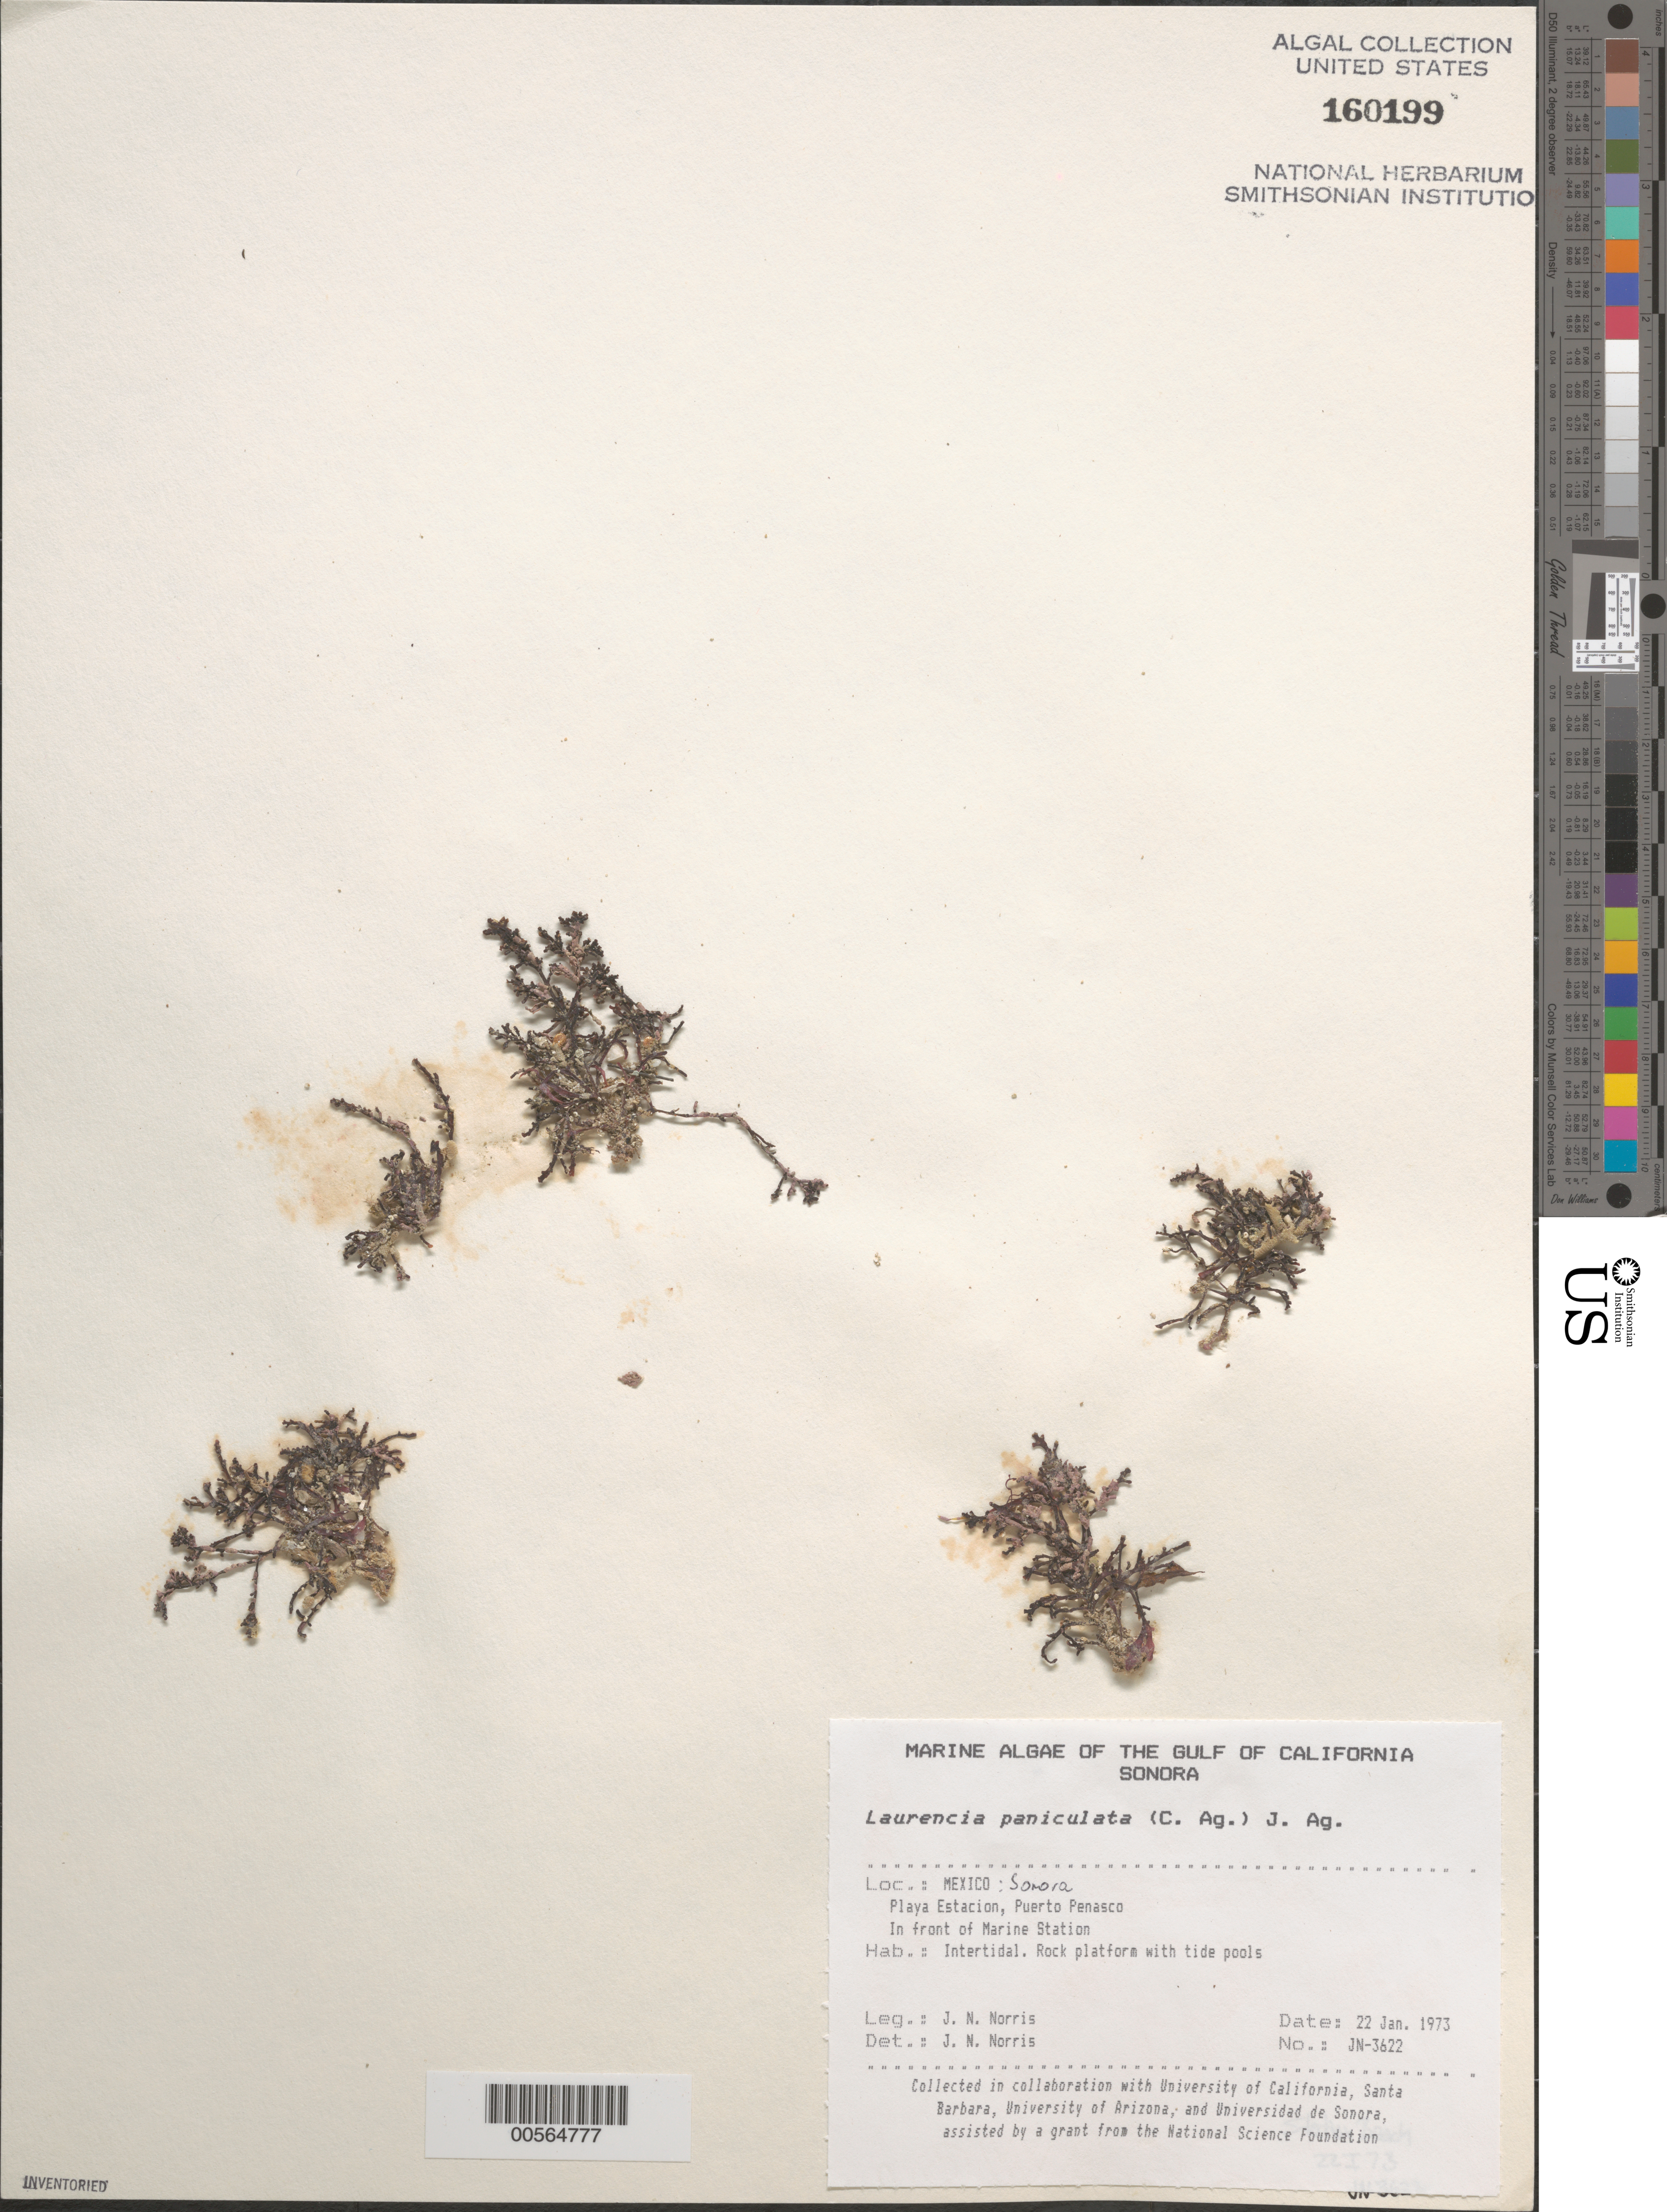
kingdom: Plantae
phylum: Rhodophyta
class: Florideophyceae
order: Ceramiales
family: Rhodomelaceae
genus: Palisada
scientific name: Palisada thuyoides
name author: (Kützing) Cassano et al.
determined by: Algae name updating Project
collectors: J. N. Norris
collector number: JN-3622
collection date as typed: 22 Jan 1973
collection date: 1973-01-22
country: Mexico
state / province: Sonora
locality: Playa Estacion, Puerto Penasco, marine station shore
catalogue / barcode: US 160199